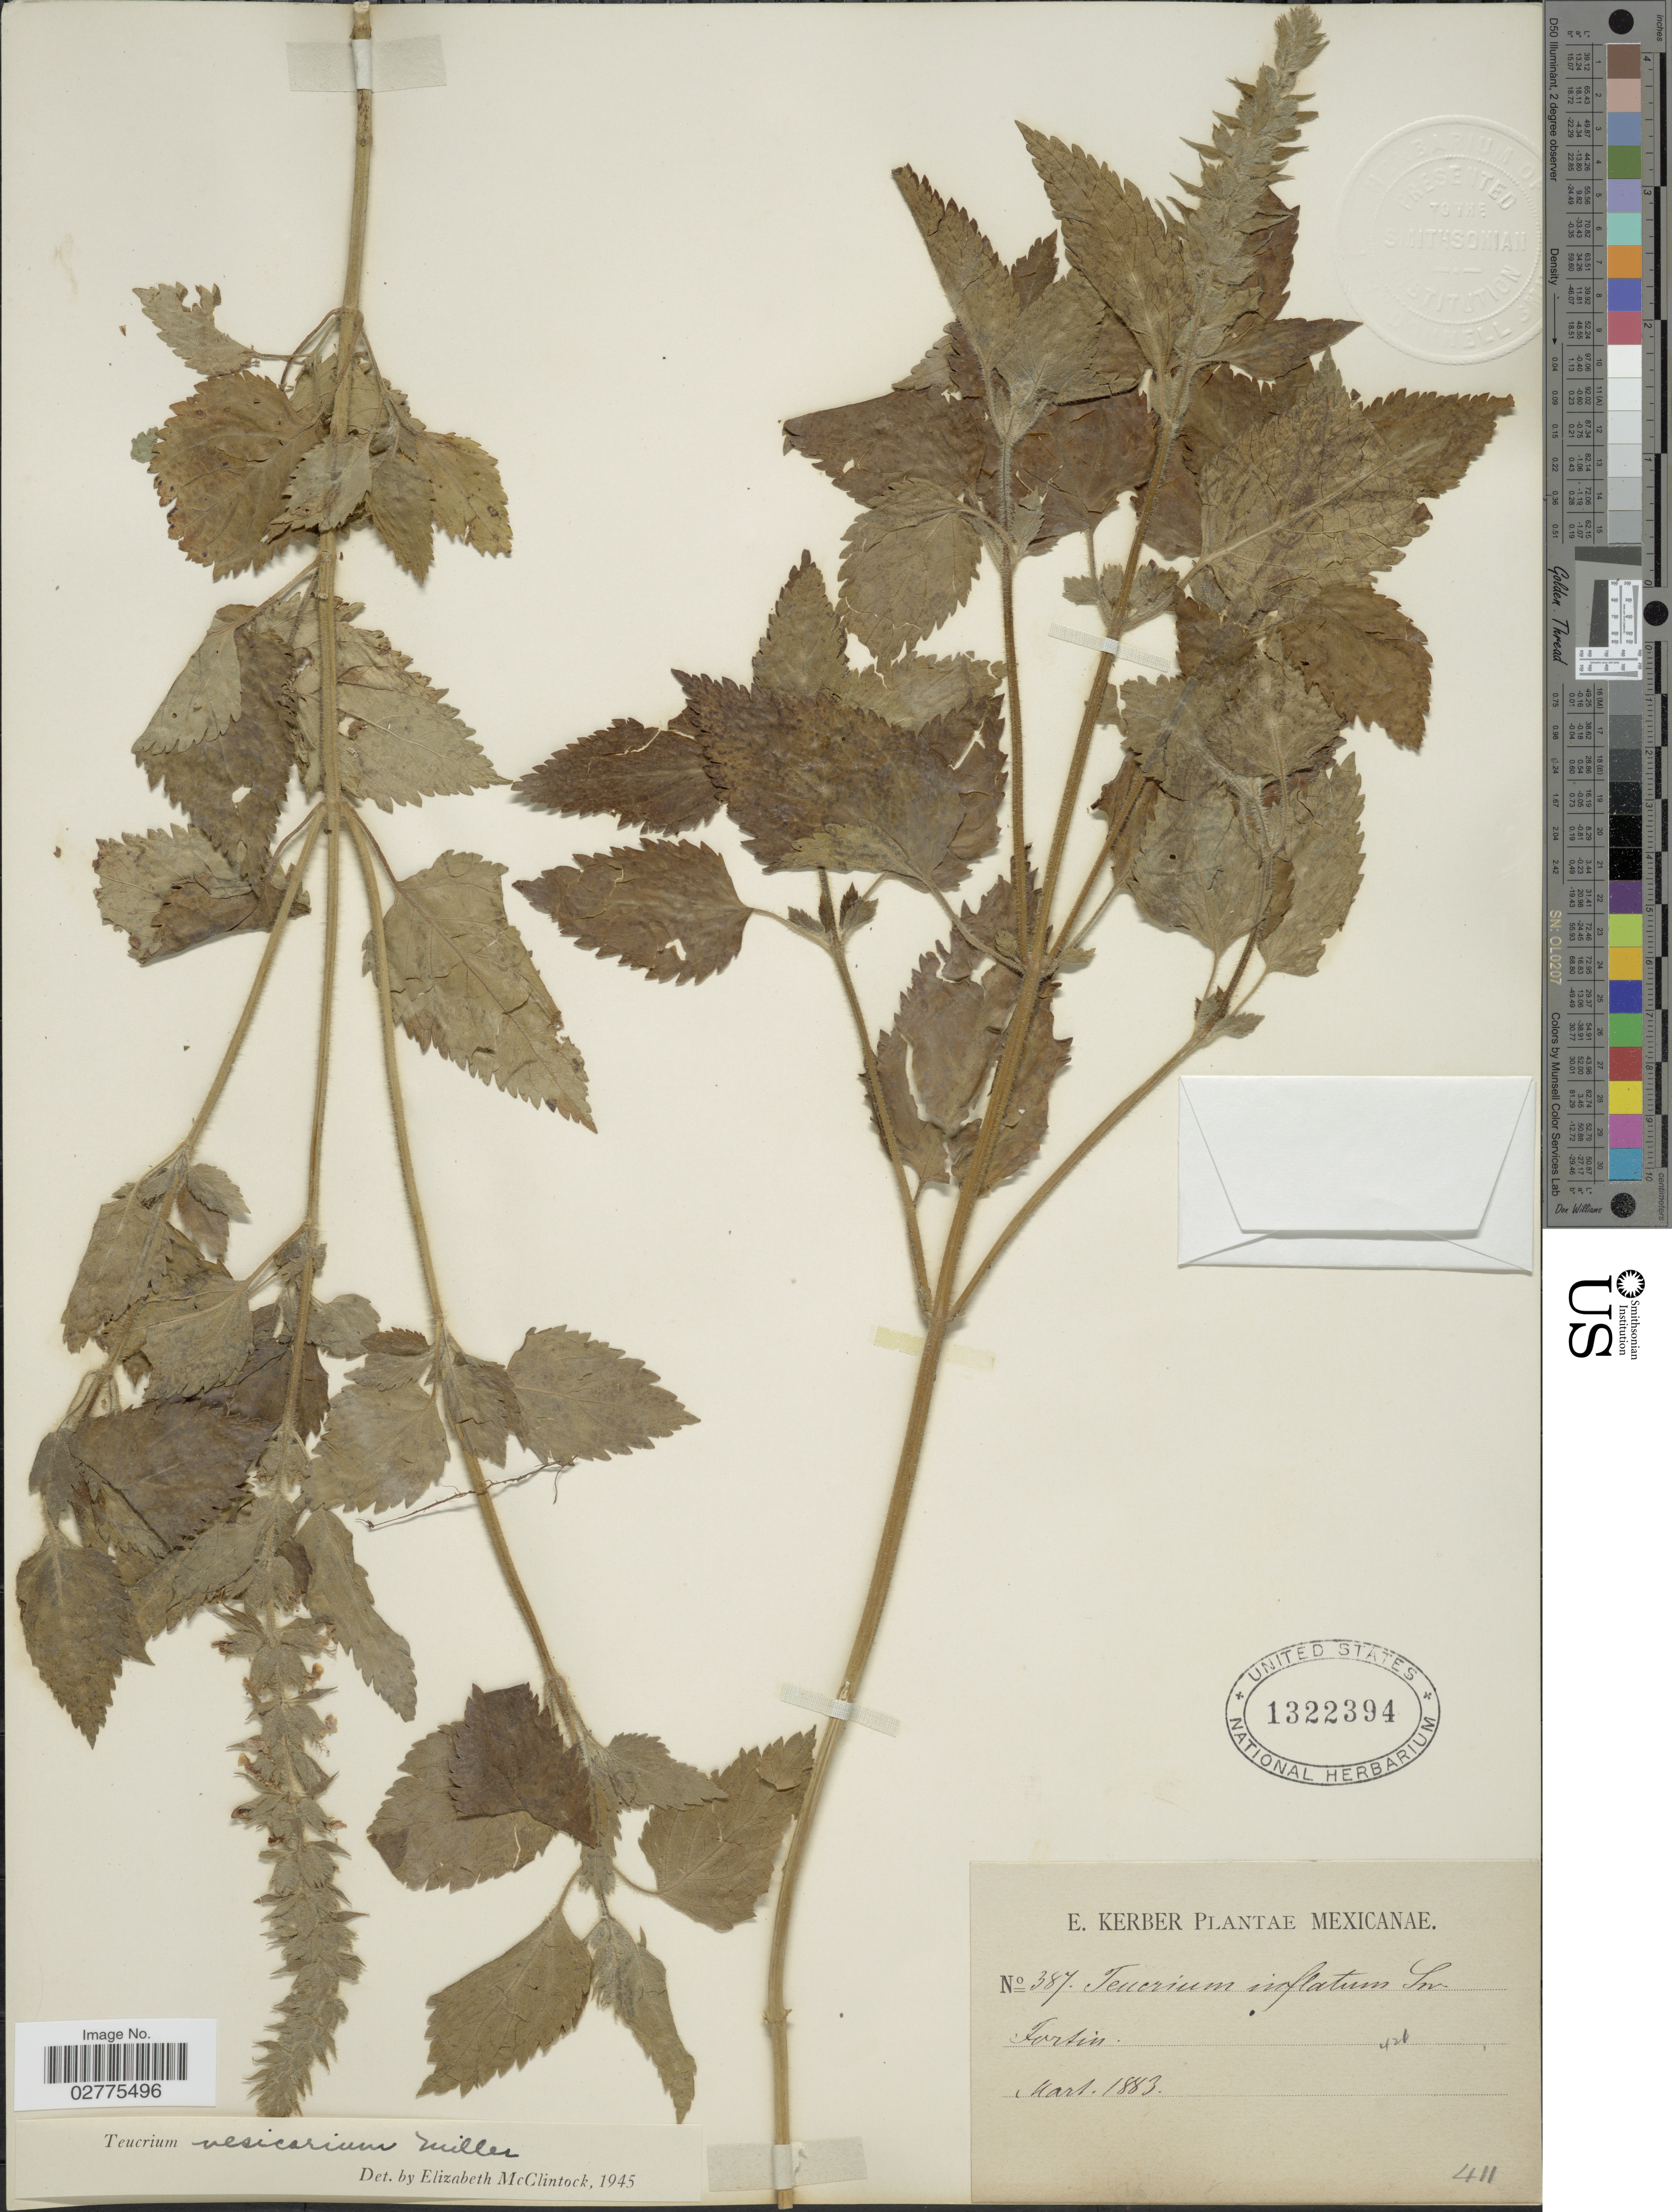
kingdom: Plantae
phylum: Tracheophyta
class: Magnoliopsida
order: Lamiales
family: Lamiaceae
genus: Teucrium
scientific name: Teucrium vesicarium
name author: Mill.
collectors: E. Kerber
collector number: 411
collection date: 1883-03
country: Mexico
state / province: Veracruz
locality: Fortin.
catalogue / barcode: US 1322394